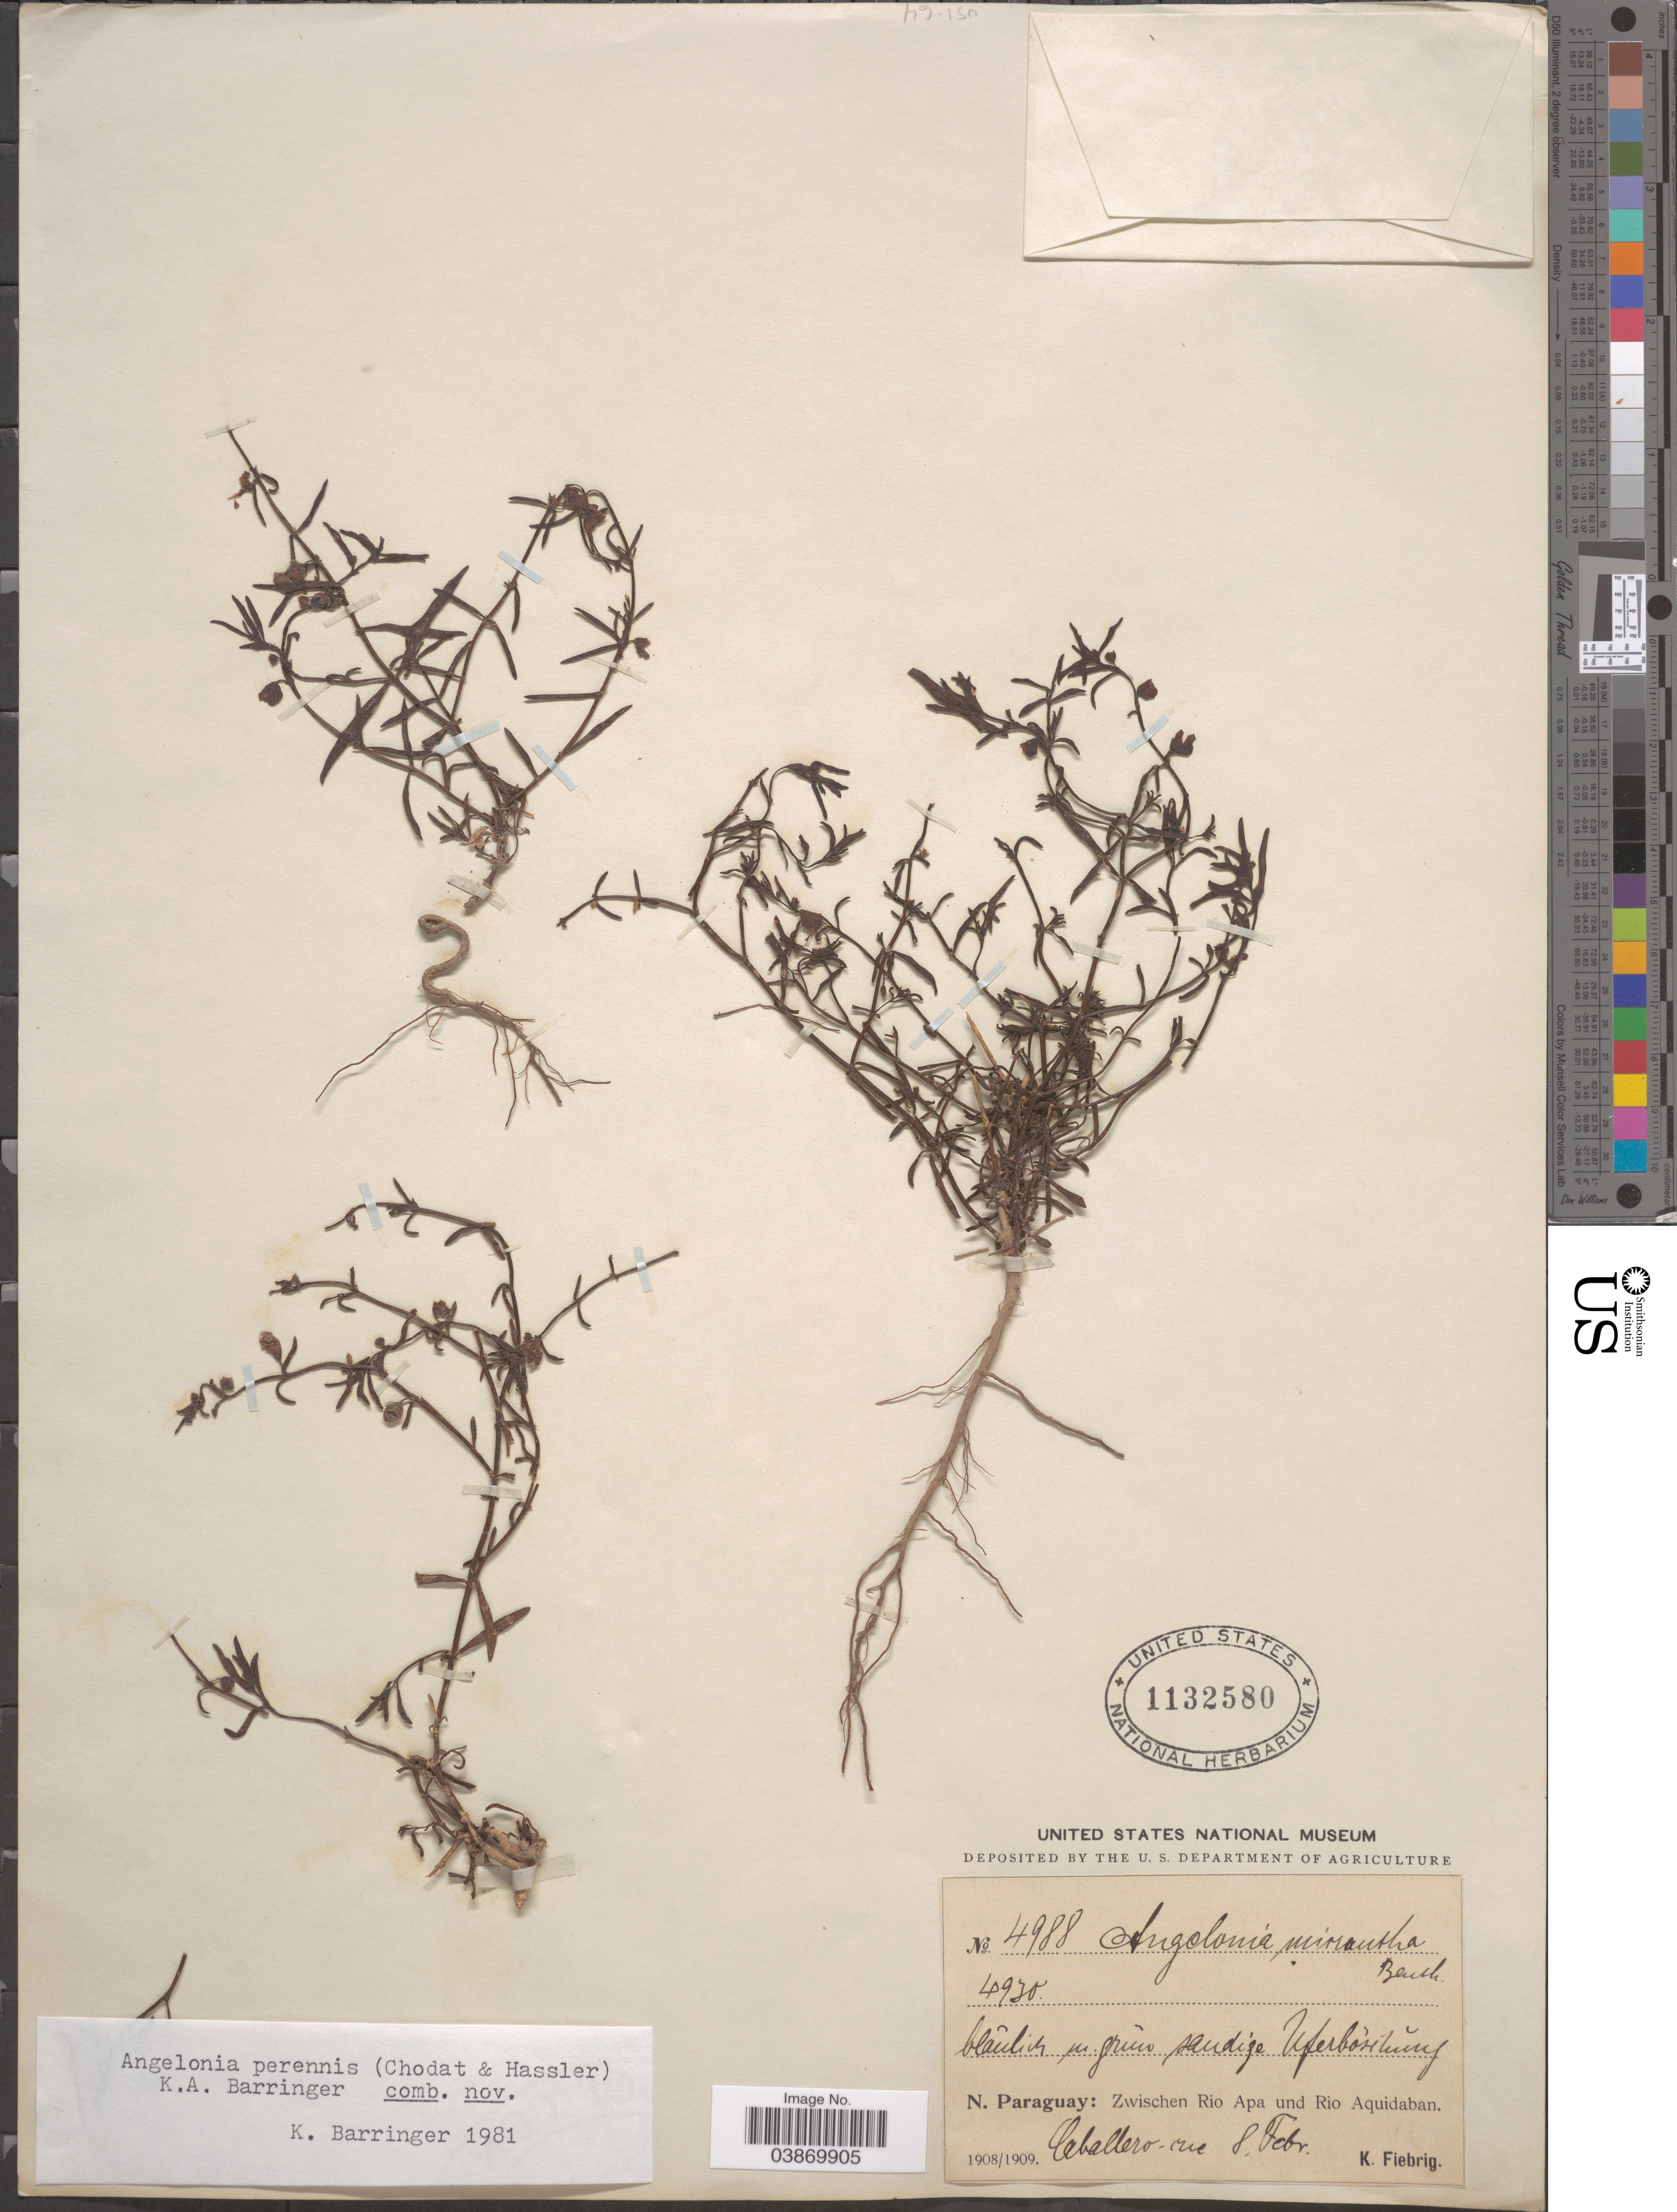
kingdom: Plantae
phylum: Tracheophyta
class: Magnoliopsida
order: Lamiales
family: Plantaginaceae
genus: Angelonia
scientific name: Angelonia perennis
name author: (Hassl.) Scatigna & V.C. Souza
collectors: K. Fiebrig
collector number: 4988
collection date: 1908-02-08/1909-02-08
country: Paraguay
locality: N. Paraguay: Zwischen Rio Apa und Rio Aquidaban.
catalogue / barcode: US 1132580